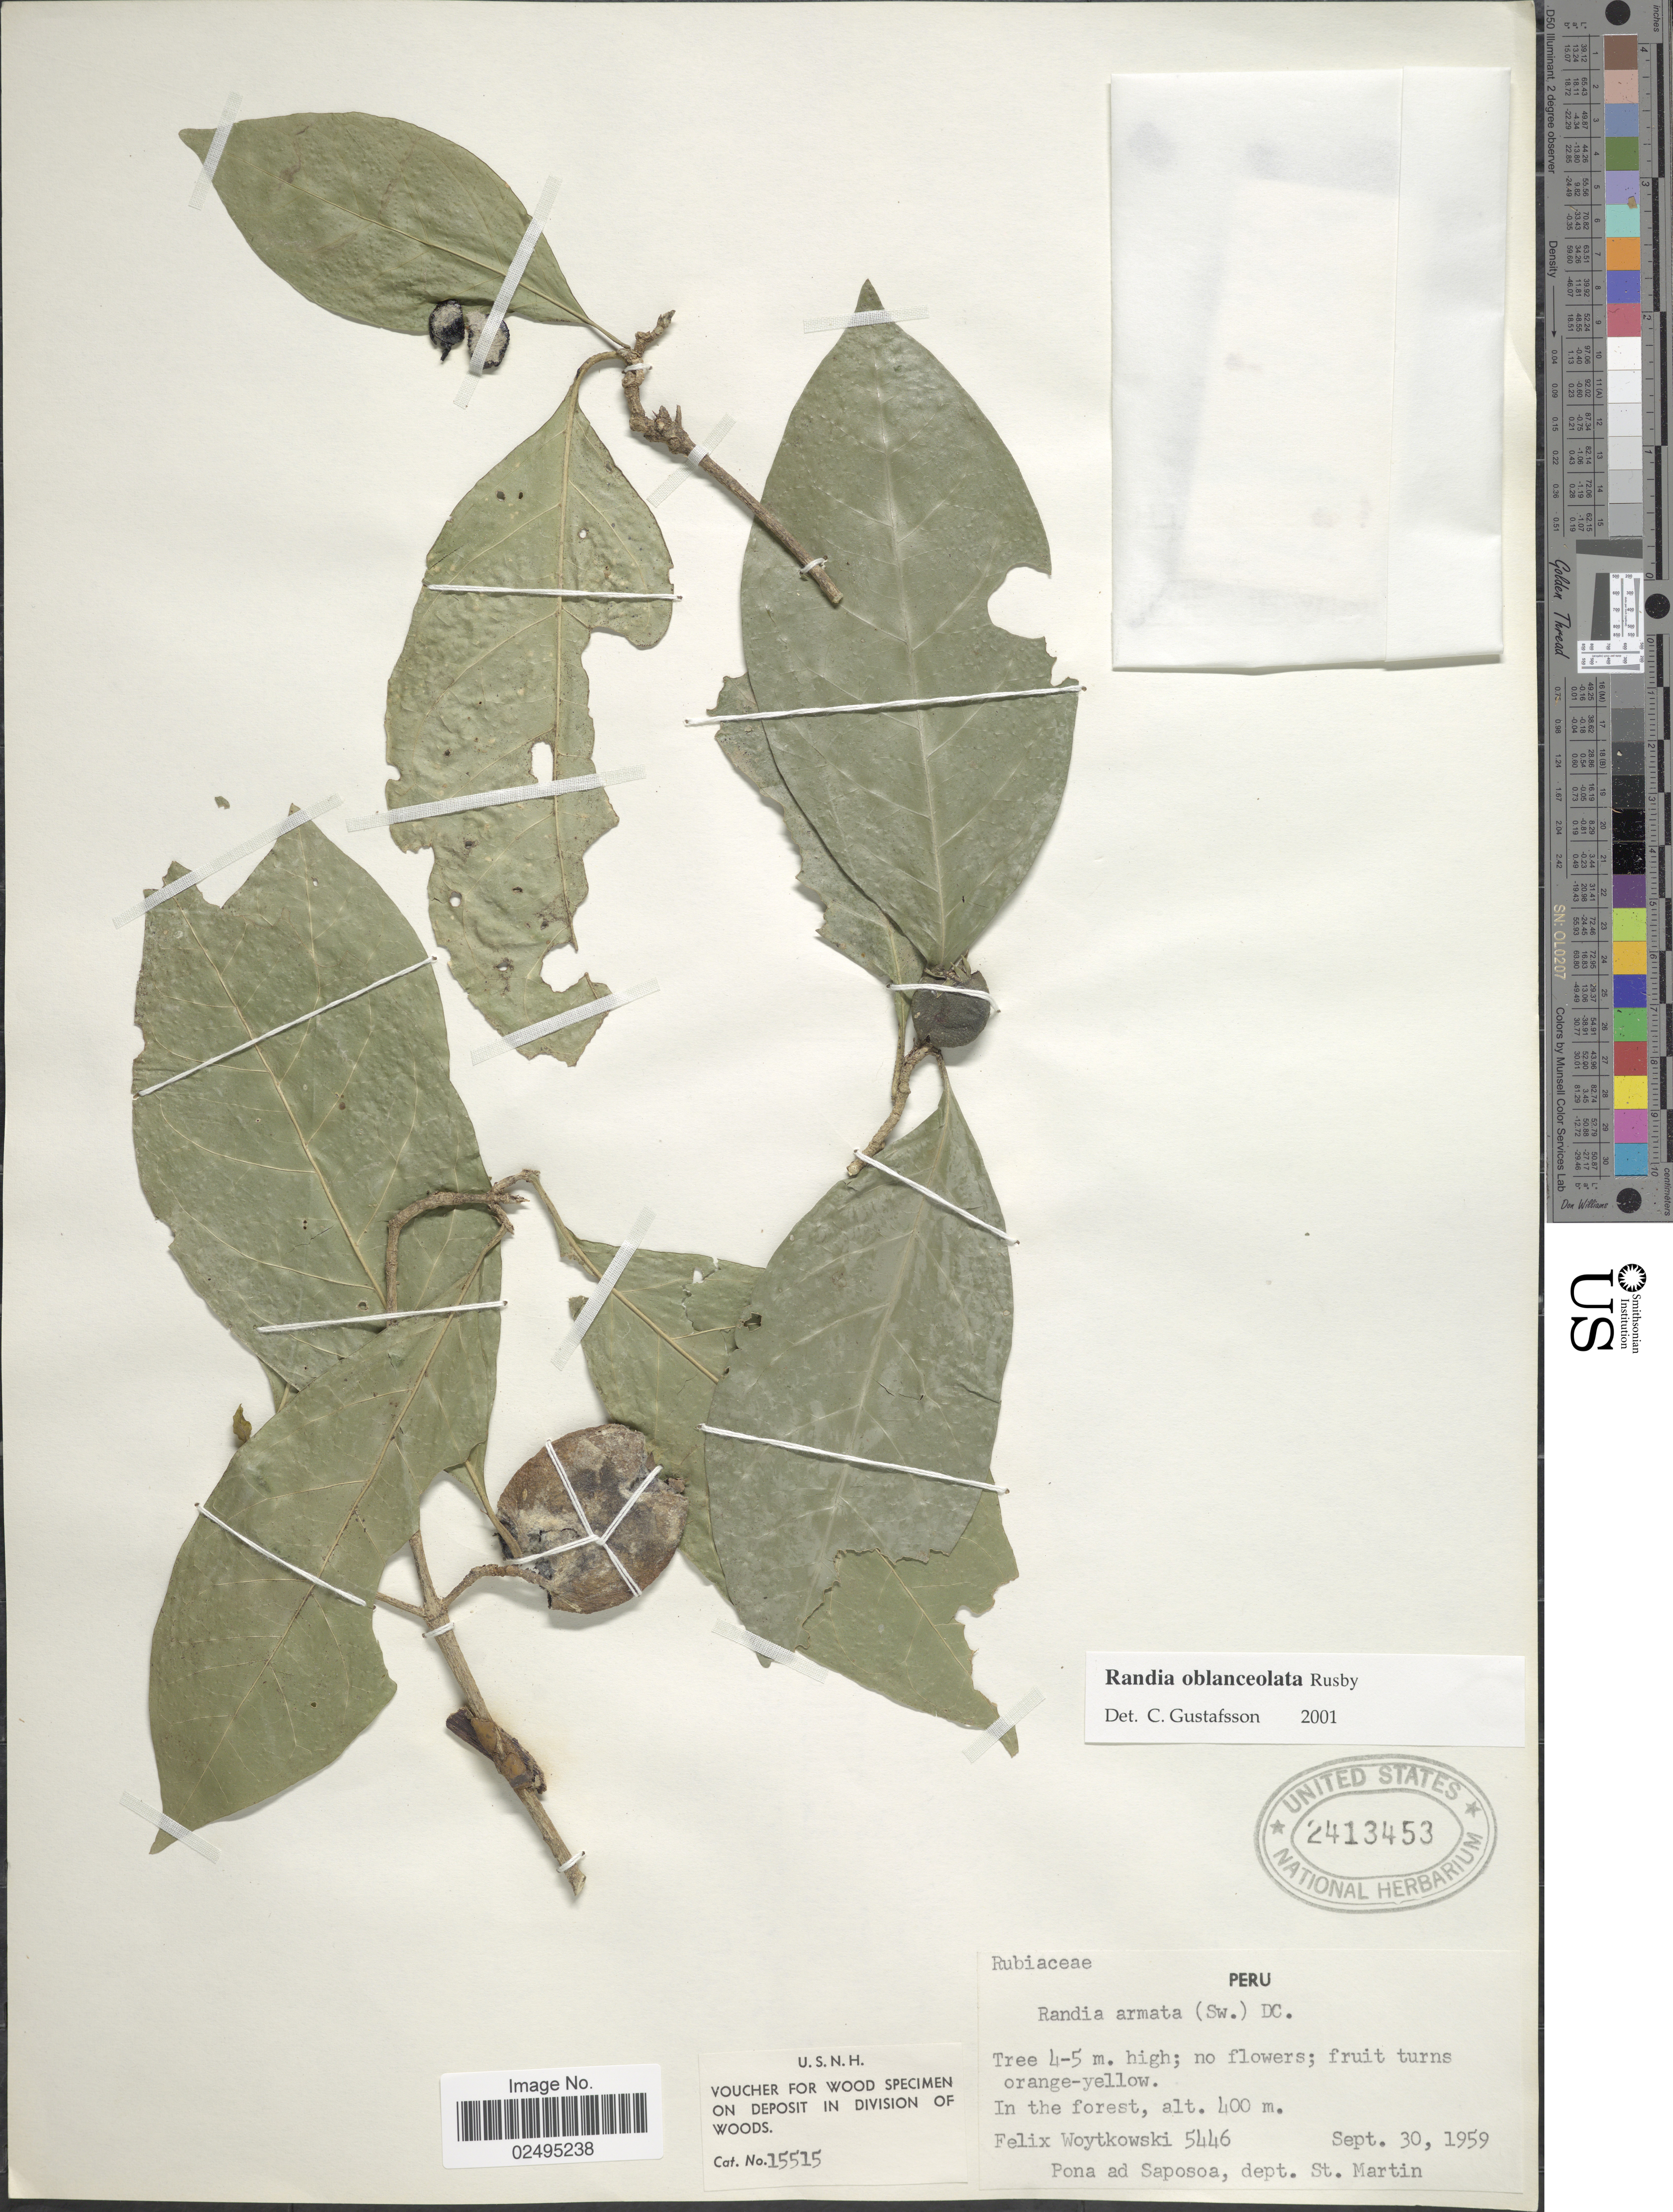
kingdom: Plantae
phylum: Tracheophyta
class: Magnoliopsida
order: Gentianales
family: Rubiaceae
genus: Randia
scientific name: Randia oblanceolata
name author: Rusby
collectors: F. Woytkowski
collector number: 5446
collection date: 1959-09-30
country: Peru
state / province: San Martín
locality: In the forest, Pona ad Saposoa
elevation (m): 400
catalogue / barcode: US 2413453